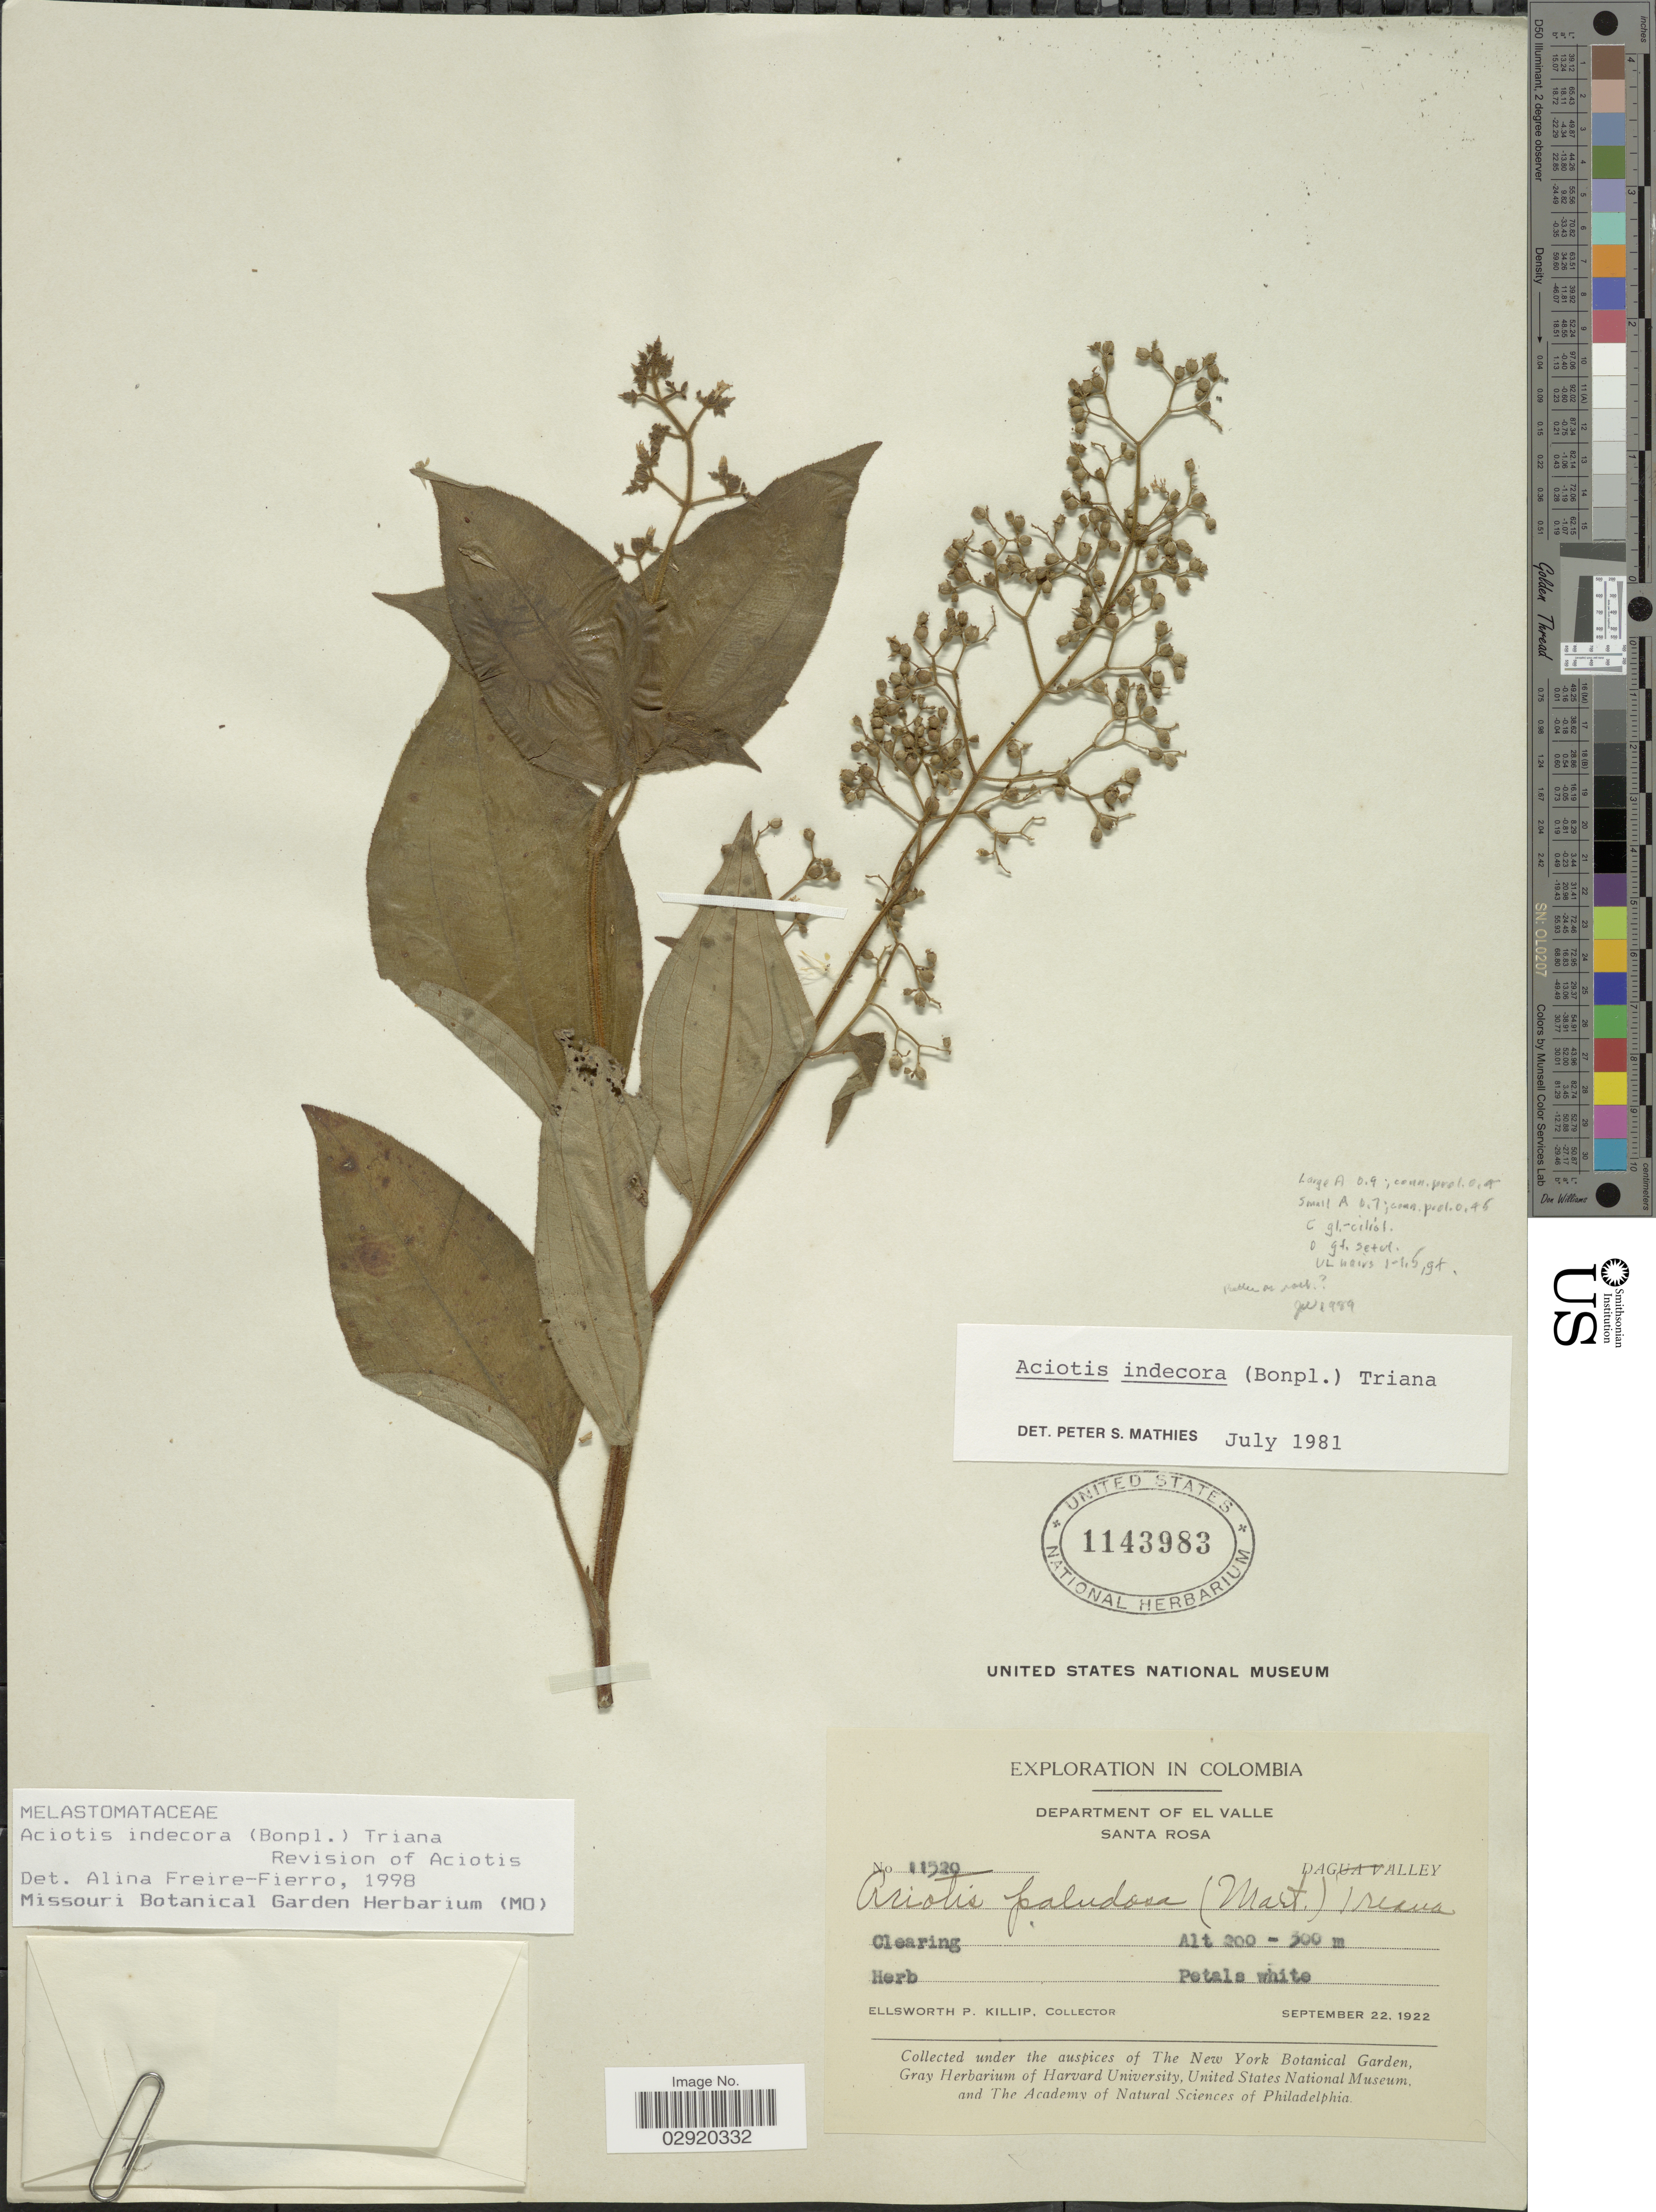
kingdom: Plantae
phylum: Tracheophyta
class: Magnoliopsida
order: Myrtales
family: Melastomataceae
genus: Aciotis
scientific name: Aciotis indecora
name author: (Bonpl.) Triana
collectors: E. P. Killip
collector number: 11520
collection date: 1922-09-22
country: Colombia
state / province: Valle del Cauca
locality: Department of El Valle. Santa Rosa.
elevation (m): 200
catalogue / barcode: US 1143983